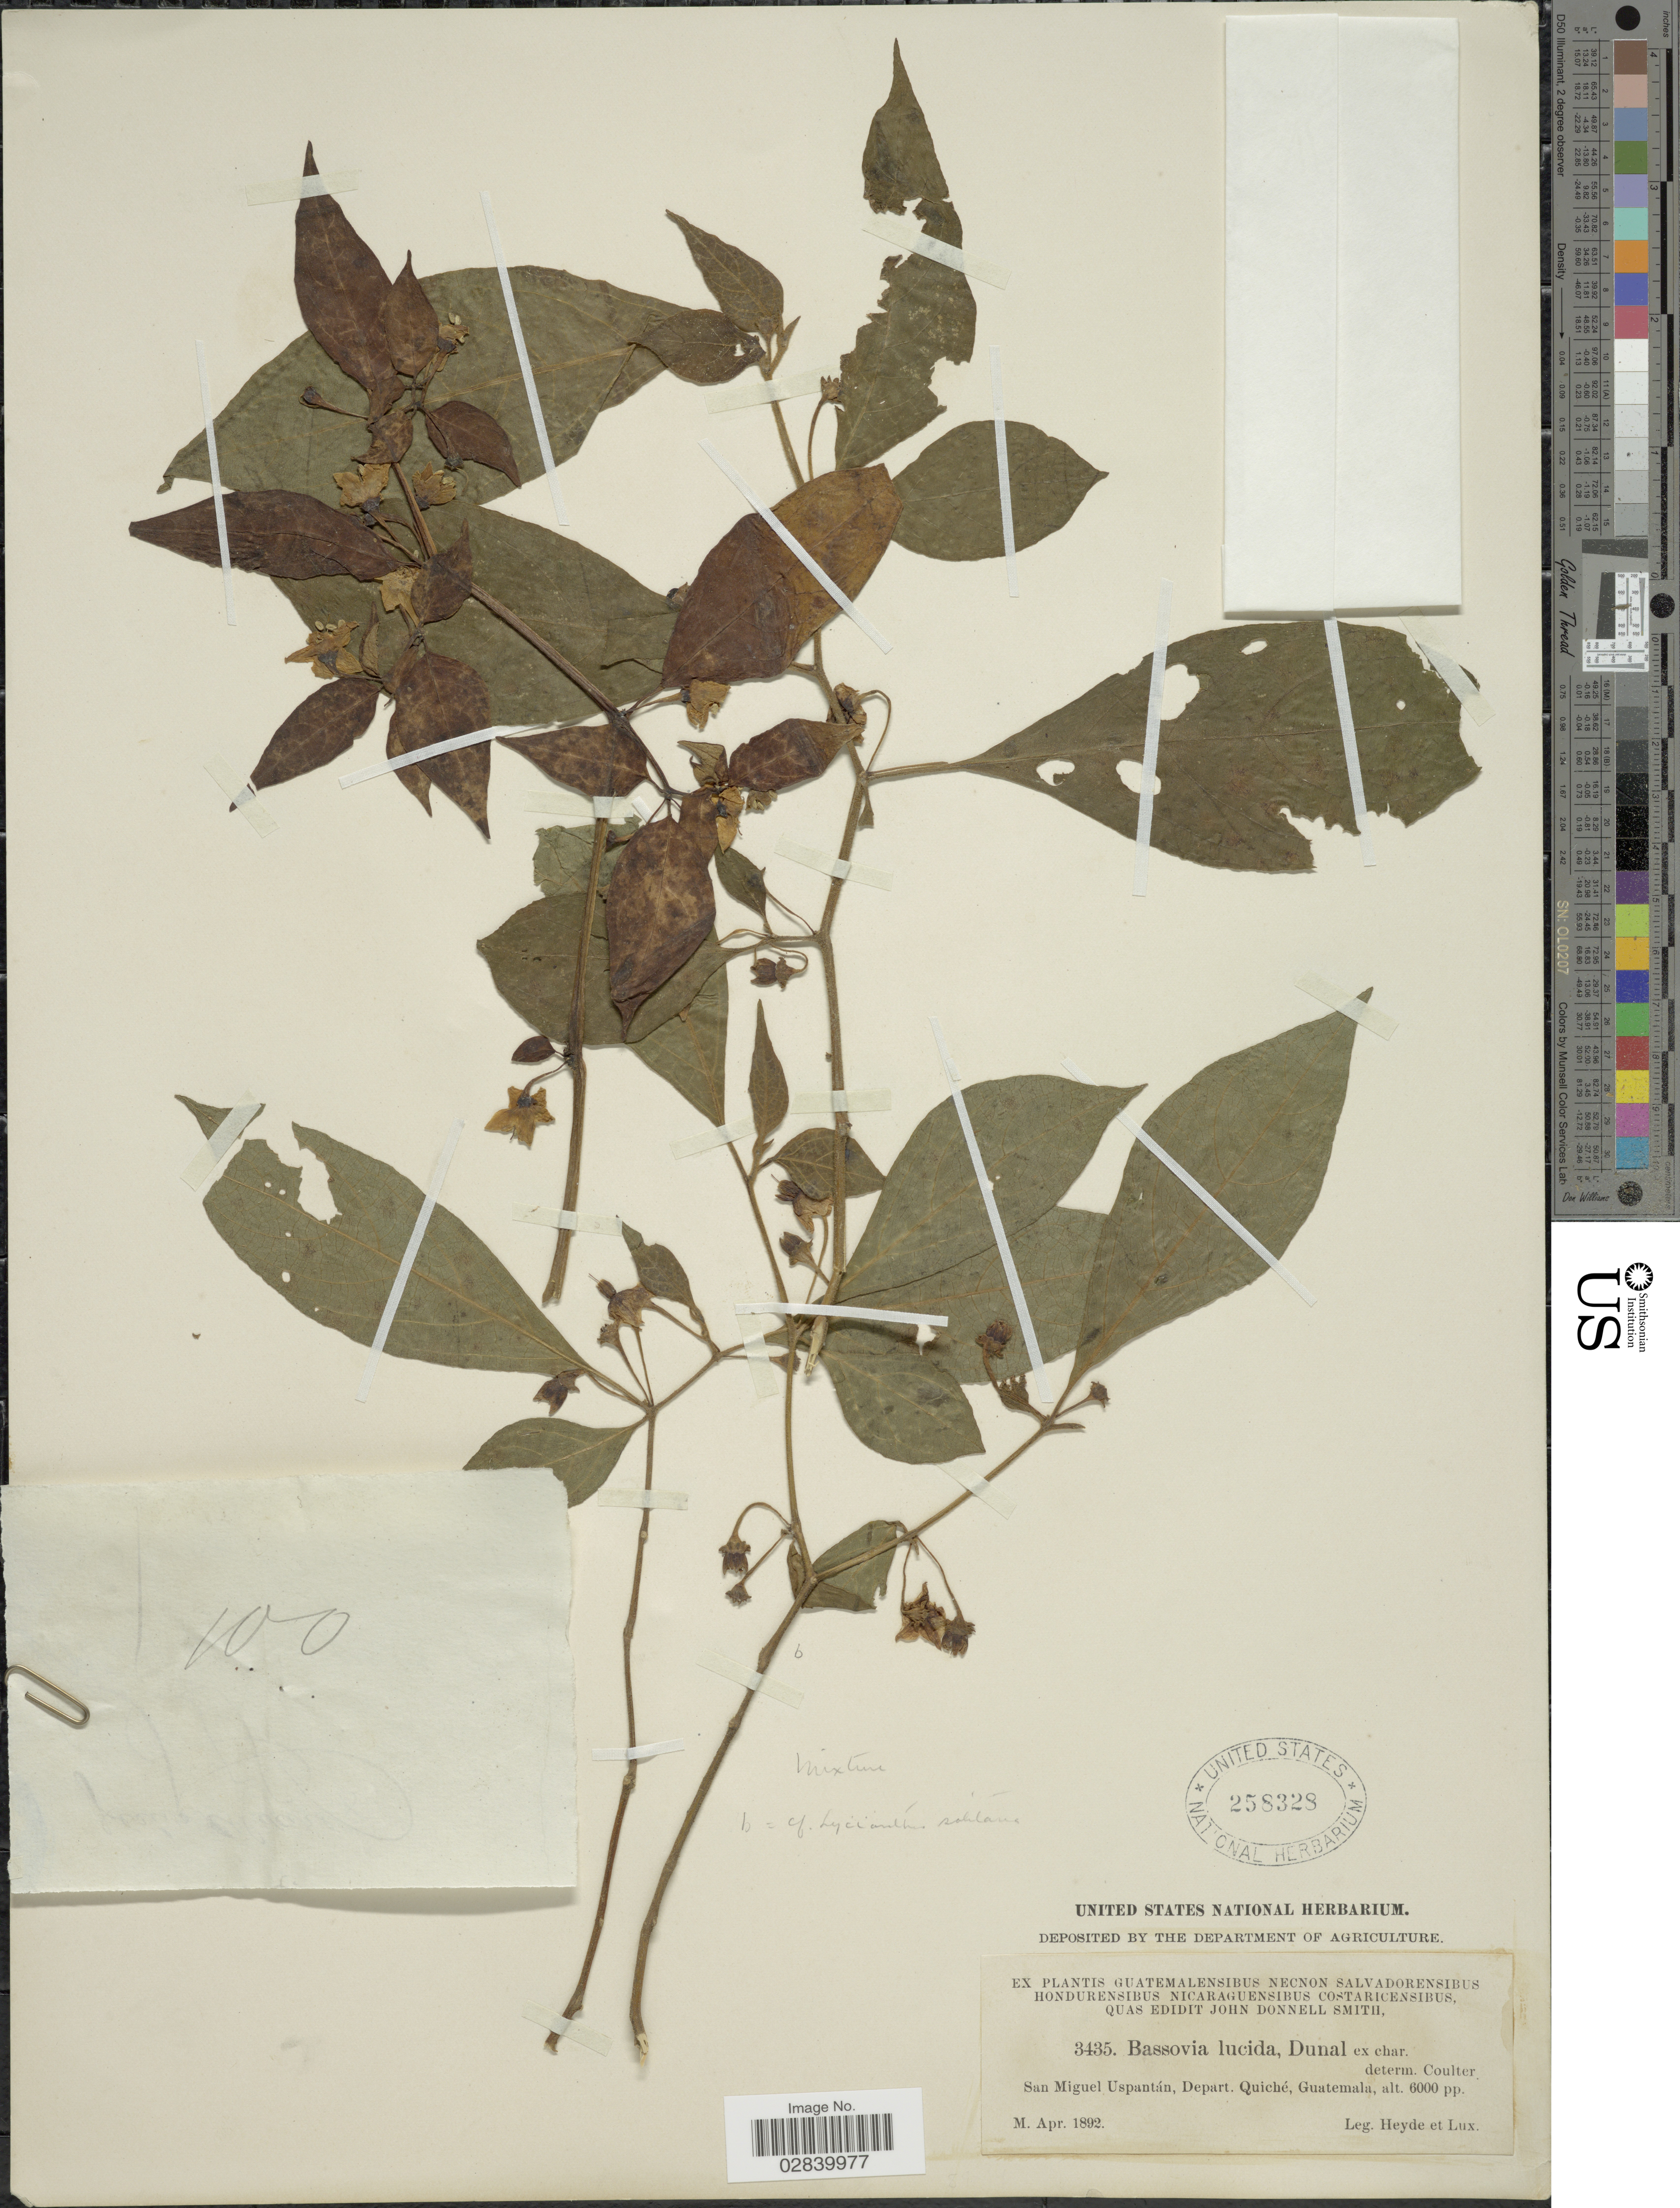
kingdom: Plantae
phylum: Tracheophyta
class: Magnoliopsida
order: Solanales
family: Solanaceae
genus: Lycianthes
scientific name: Lycianthes solitaria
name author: (S.F. Blake) Standl.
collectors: Heyde & Lux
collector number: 3435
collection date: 1892-04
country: Guatemala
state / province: El Quiché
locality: San Miguel Uspantán, Depart. Quiché.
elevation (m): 1829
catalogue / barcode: US 258328